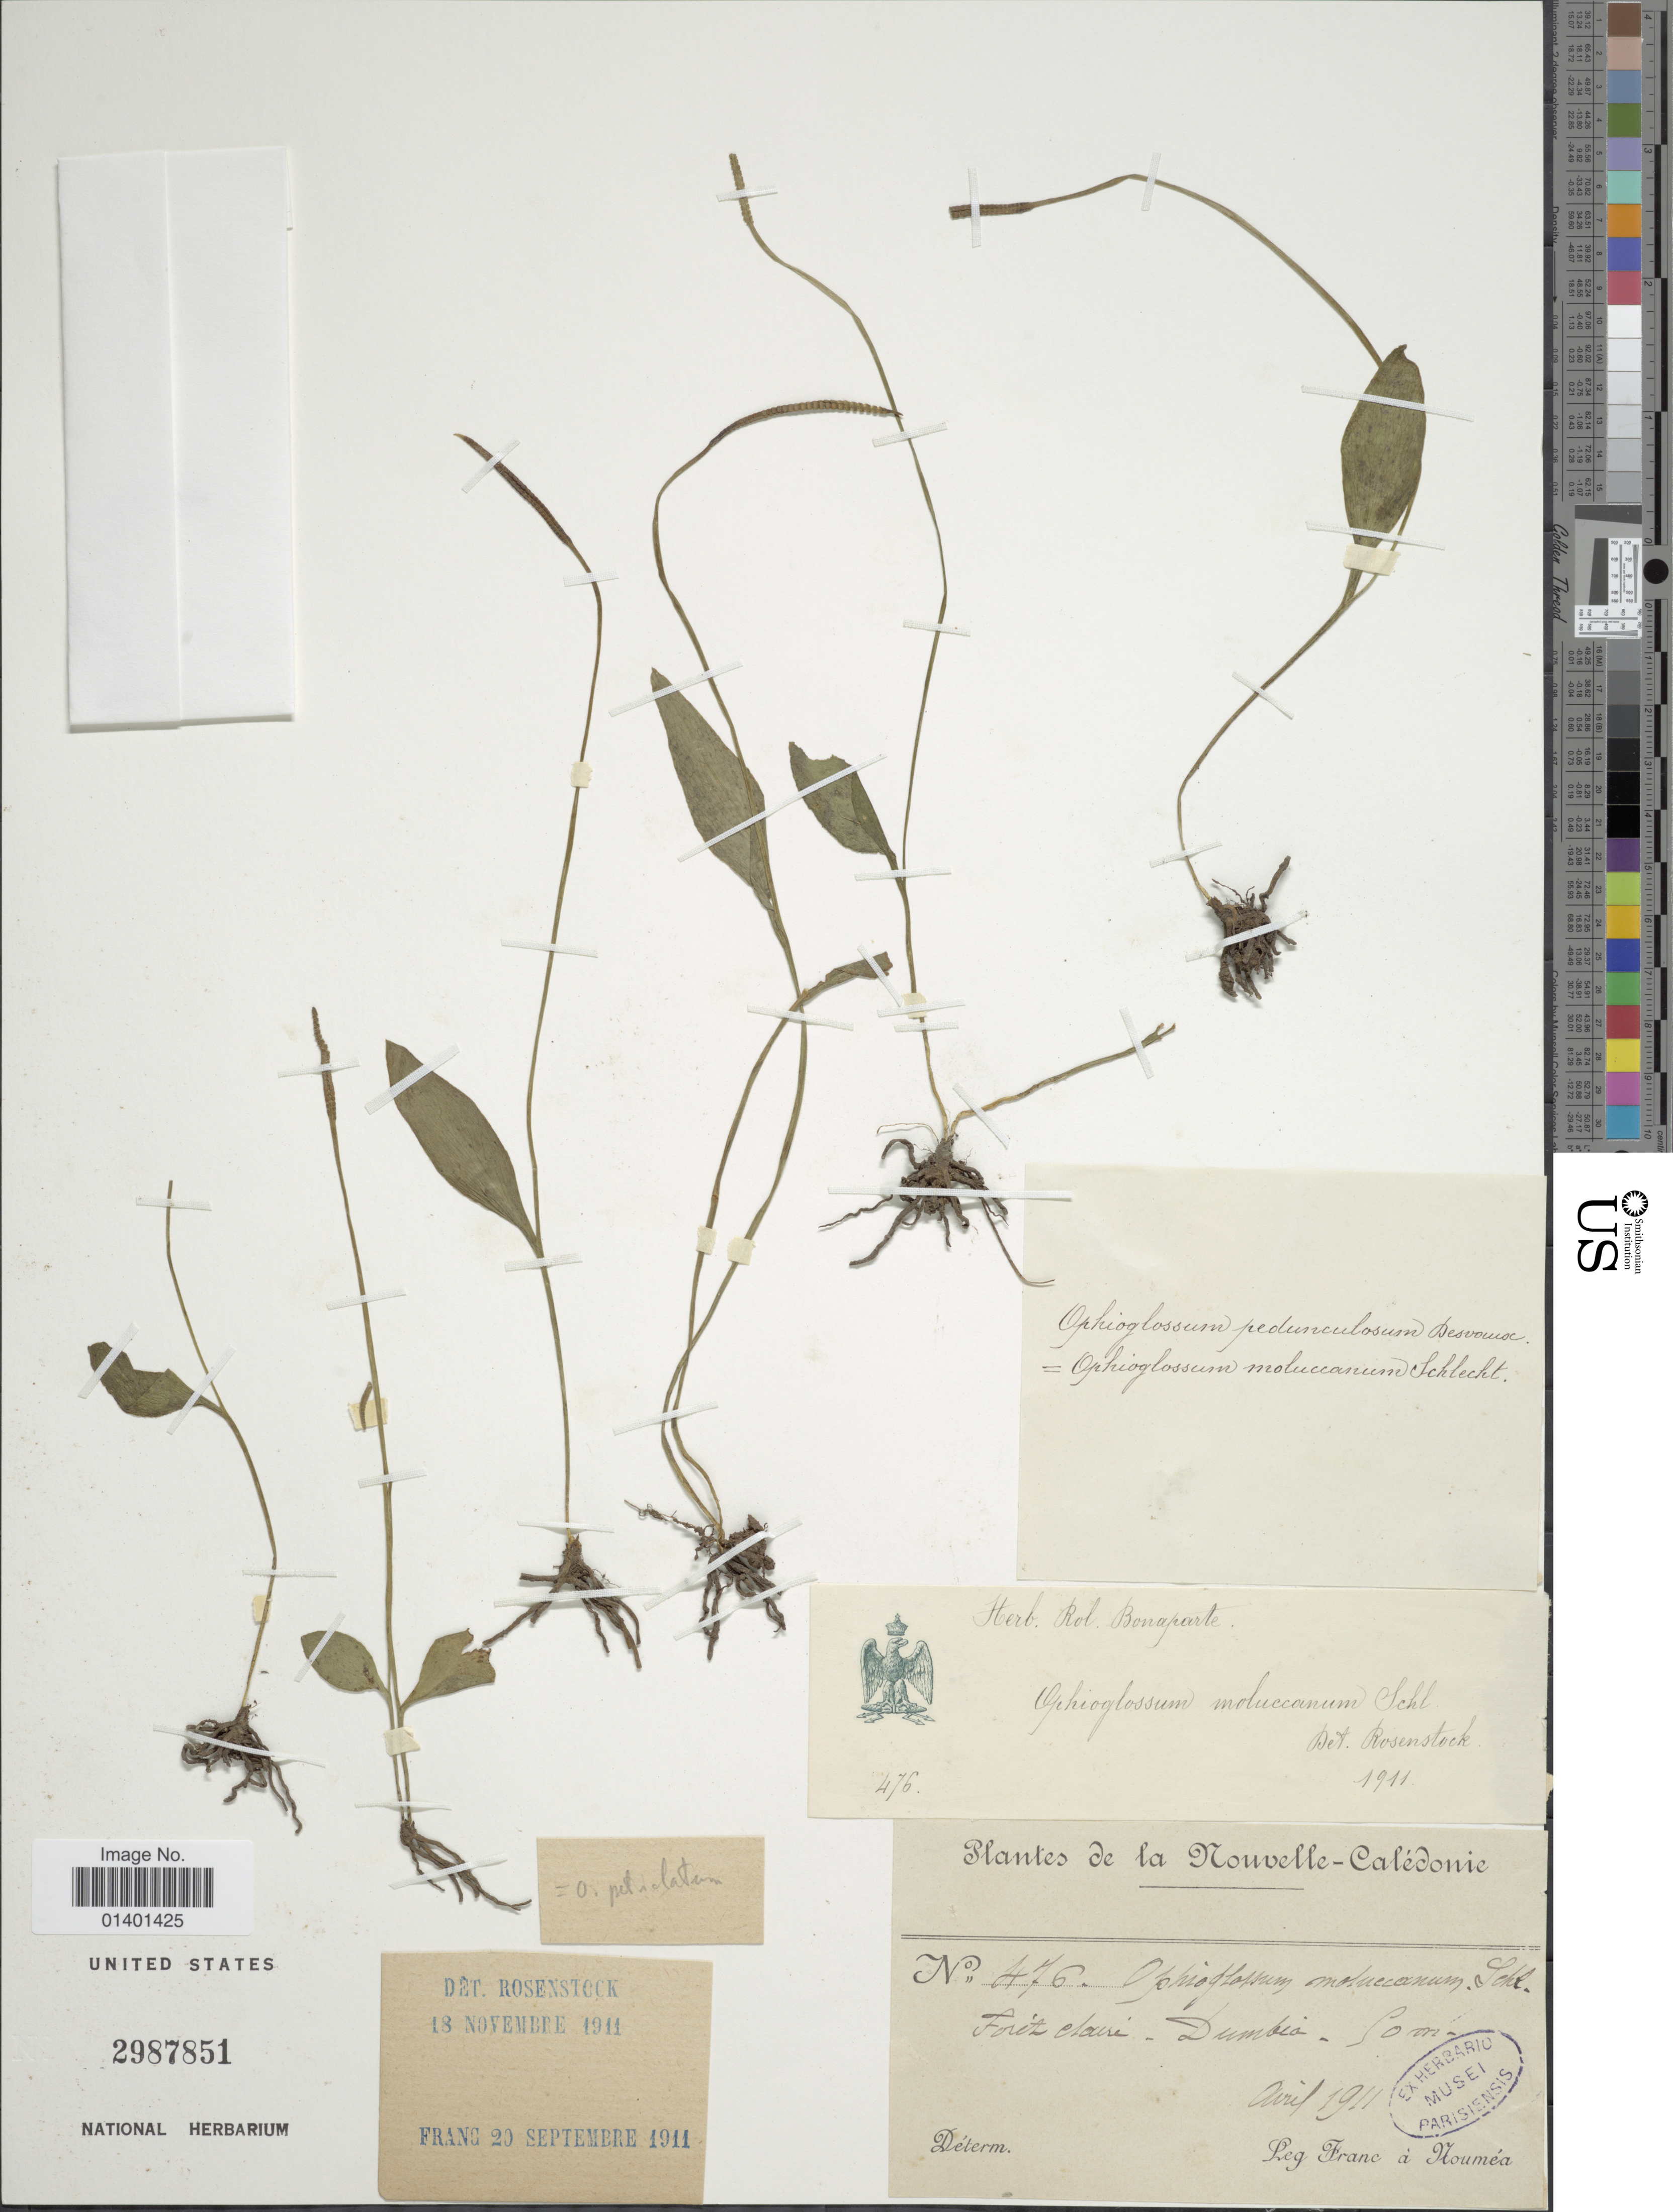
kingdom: Plantae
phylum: Tracheophyta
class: Polypodiopsida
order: Ophioglossales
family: Ophioglossaceae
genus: Ophioglossum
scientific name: Ophioglossum petiolatum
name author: Hook.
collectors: M. Franc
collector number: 476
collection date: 1911-08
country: New Caledonia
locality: Dumbéa, forêt claire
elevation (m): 90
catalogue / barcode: US 2987851